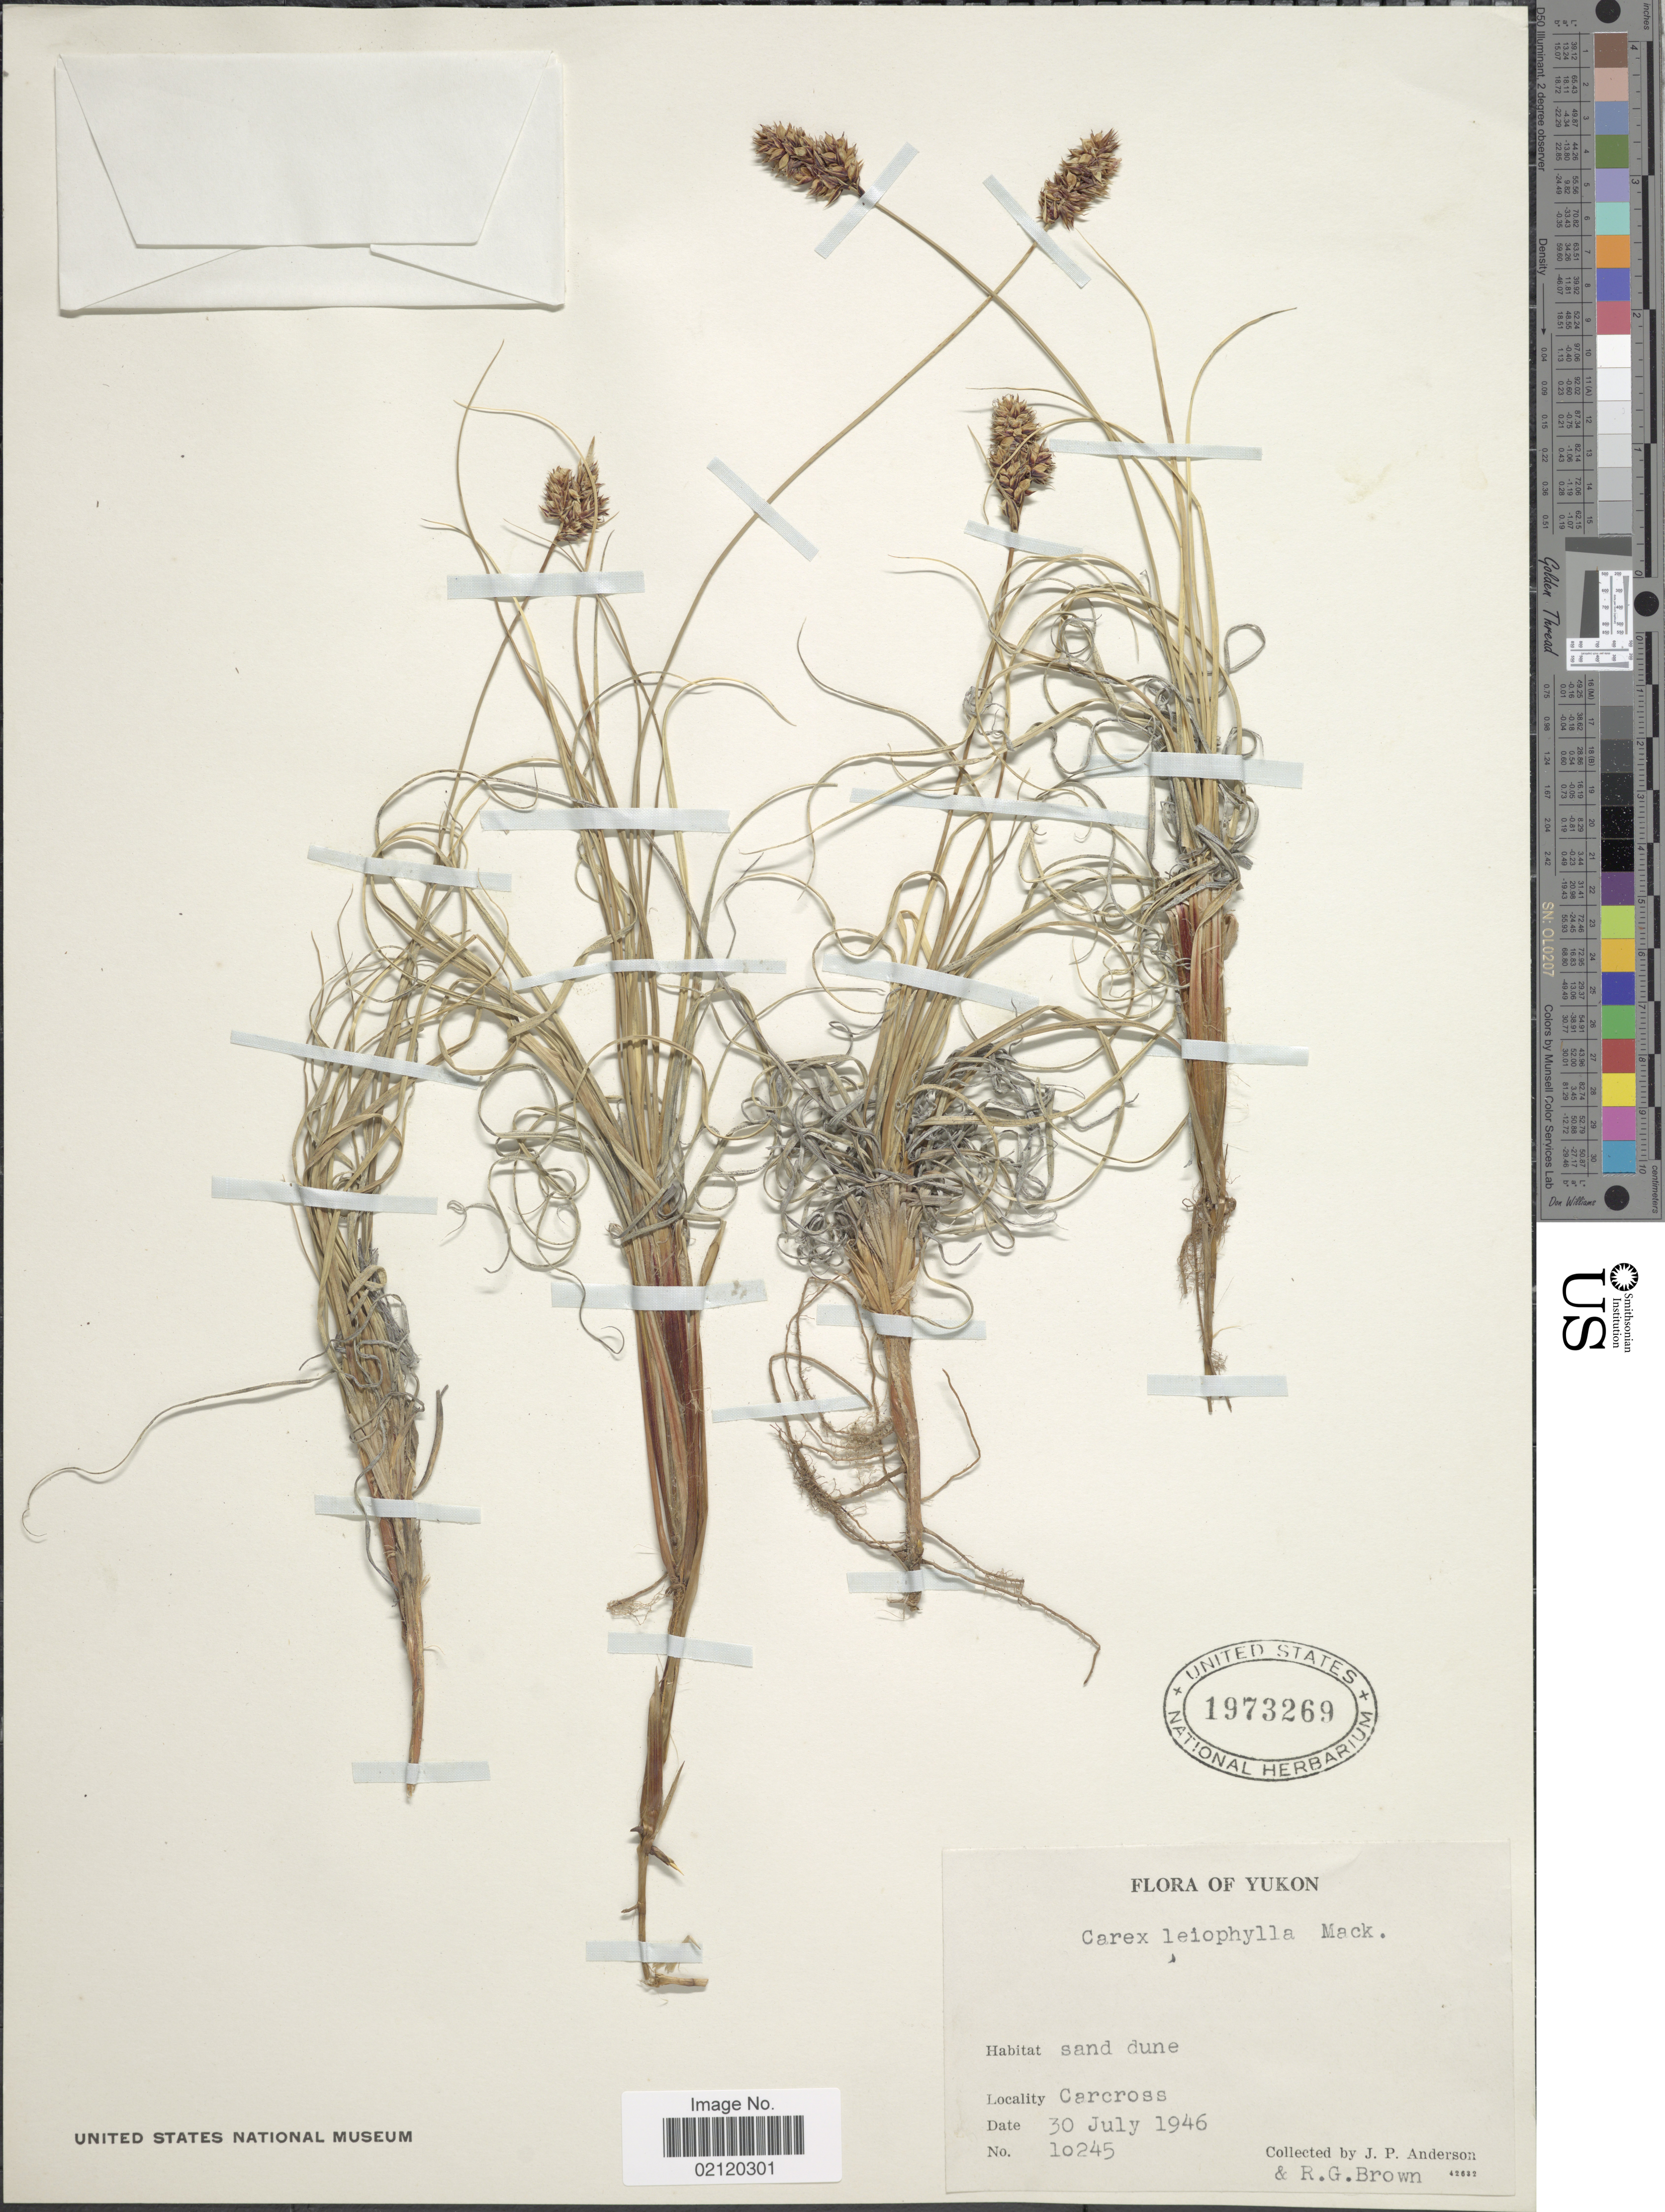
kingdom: Plantae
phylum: Tracheophyta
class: Liliopsida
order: Poales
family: Cyperaceae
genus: Carex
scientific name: Carex sabulosa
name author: Turcz. ex Kunth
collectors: J. P. Anderson & R. G. Brown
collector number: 10245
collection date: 1946-07-30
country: Canada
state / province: Yukon Territory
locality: Yukon, Carcross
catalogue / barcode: US 1973269